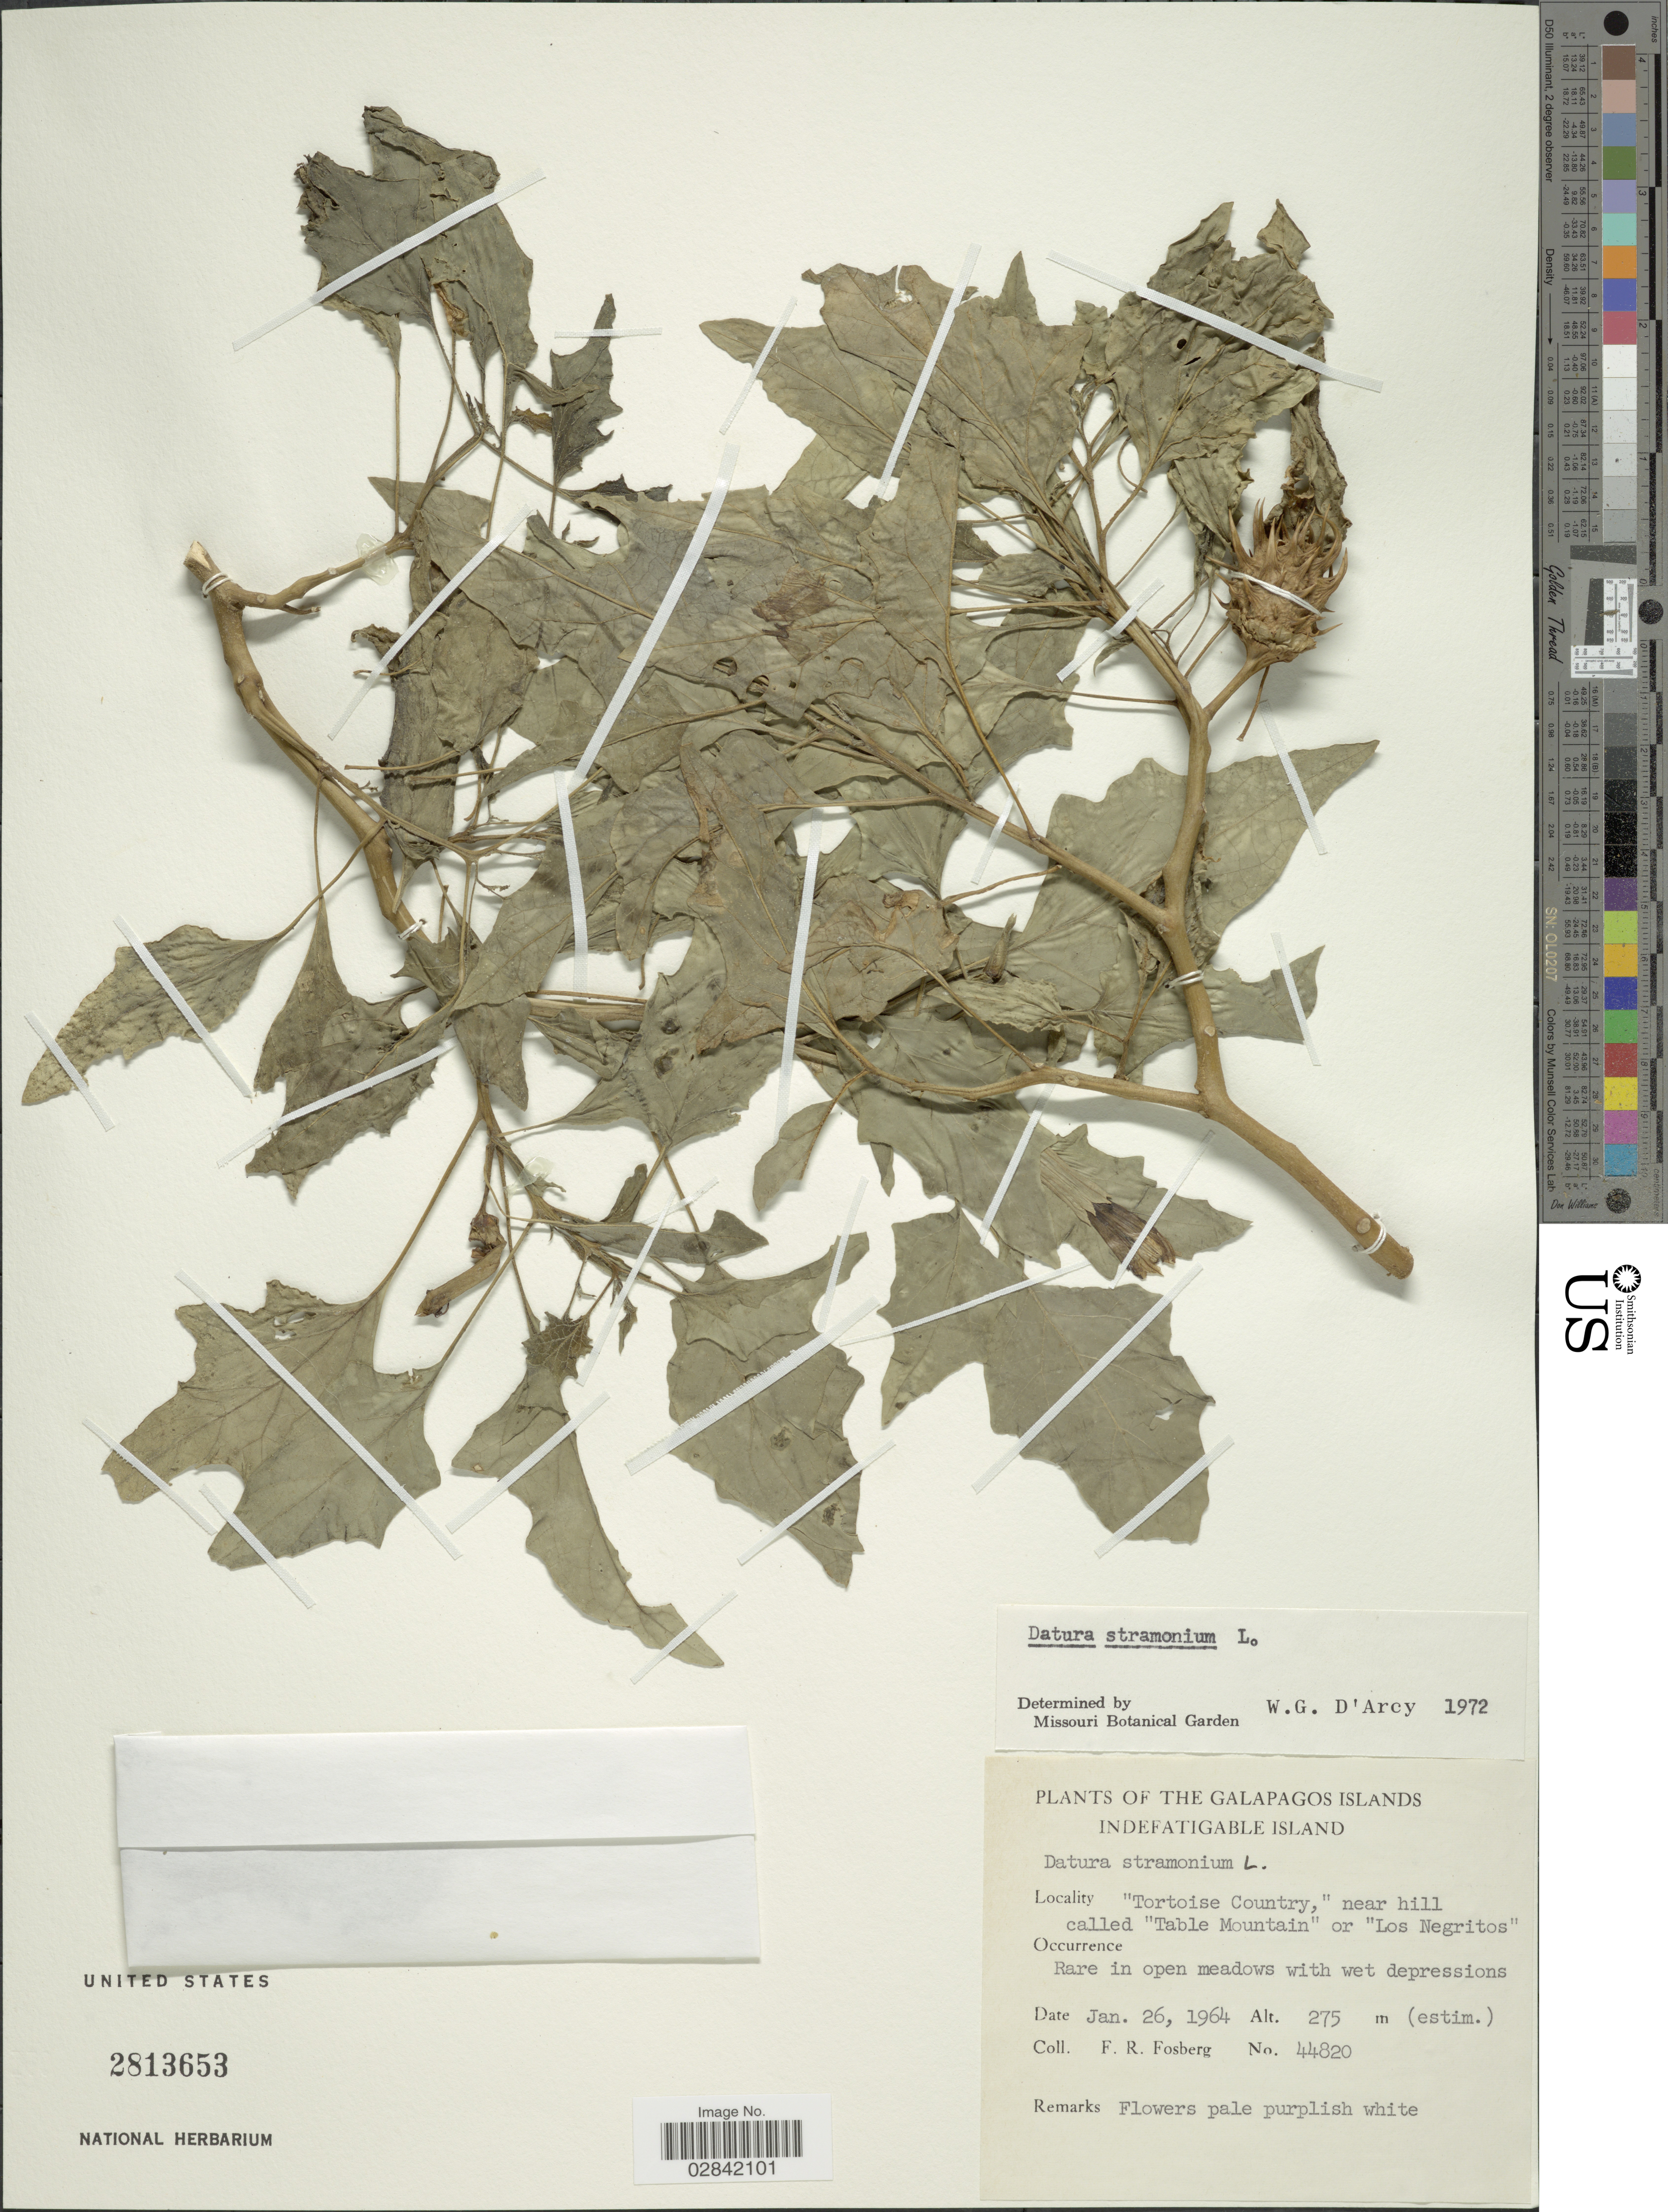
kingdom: Plantae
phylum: Tracheophyta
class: Magnoliopsida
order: Solanales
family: Solanaceae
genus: Datura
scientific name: Datura stramonium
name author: L.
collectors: F. R. Fosberg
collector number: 44820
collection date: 1964-01-26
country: Ecuador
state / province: Colón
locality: The Galapagos Islands, Indefatigable Island, "Tortoise Country" , near hill called "Table Mountain" or "Los Negritos".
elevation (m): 275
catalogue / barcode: US 2813653